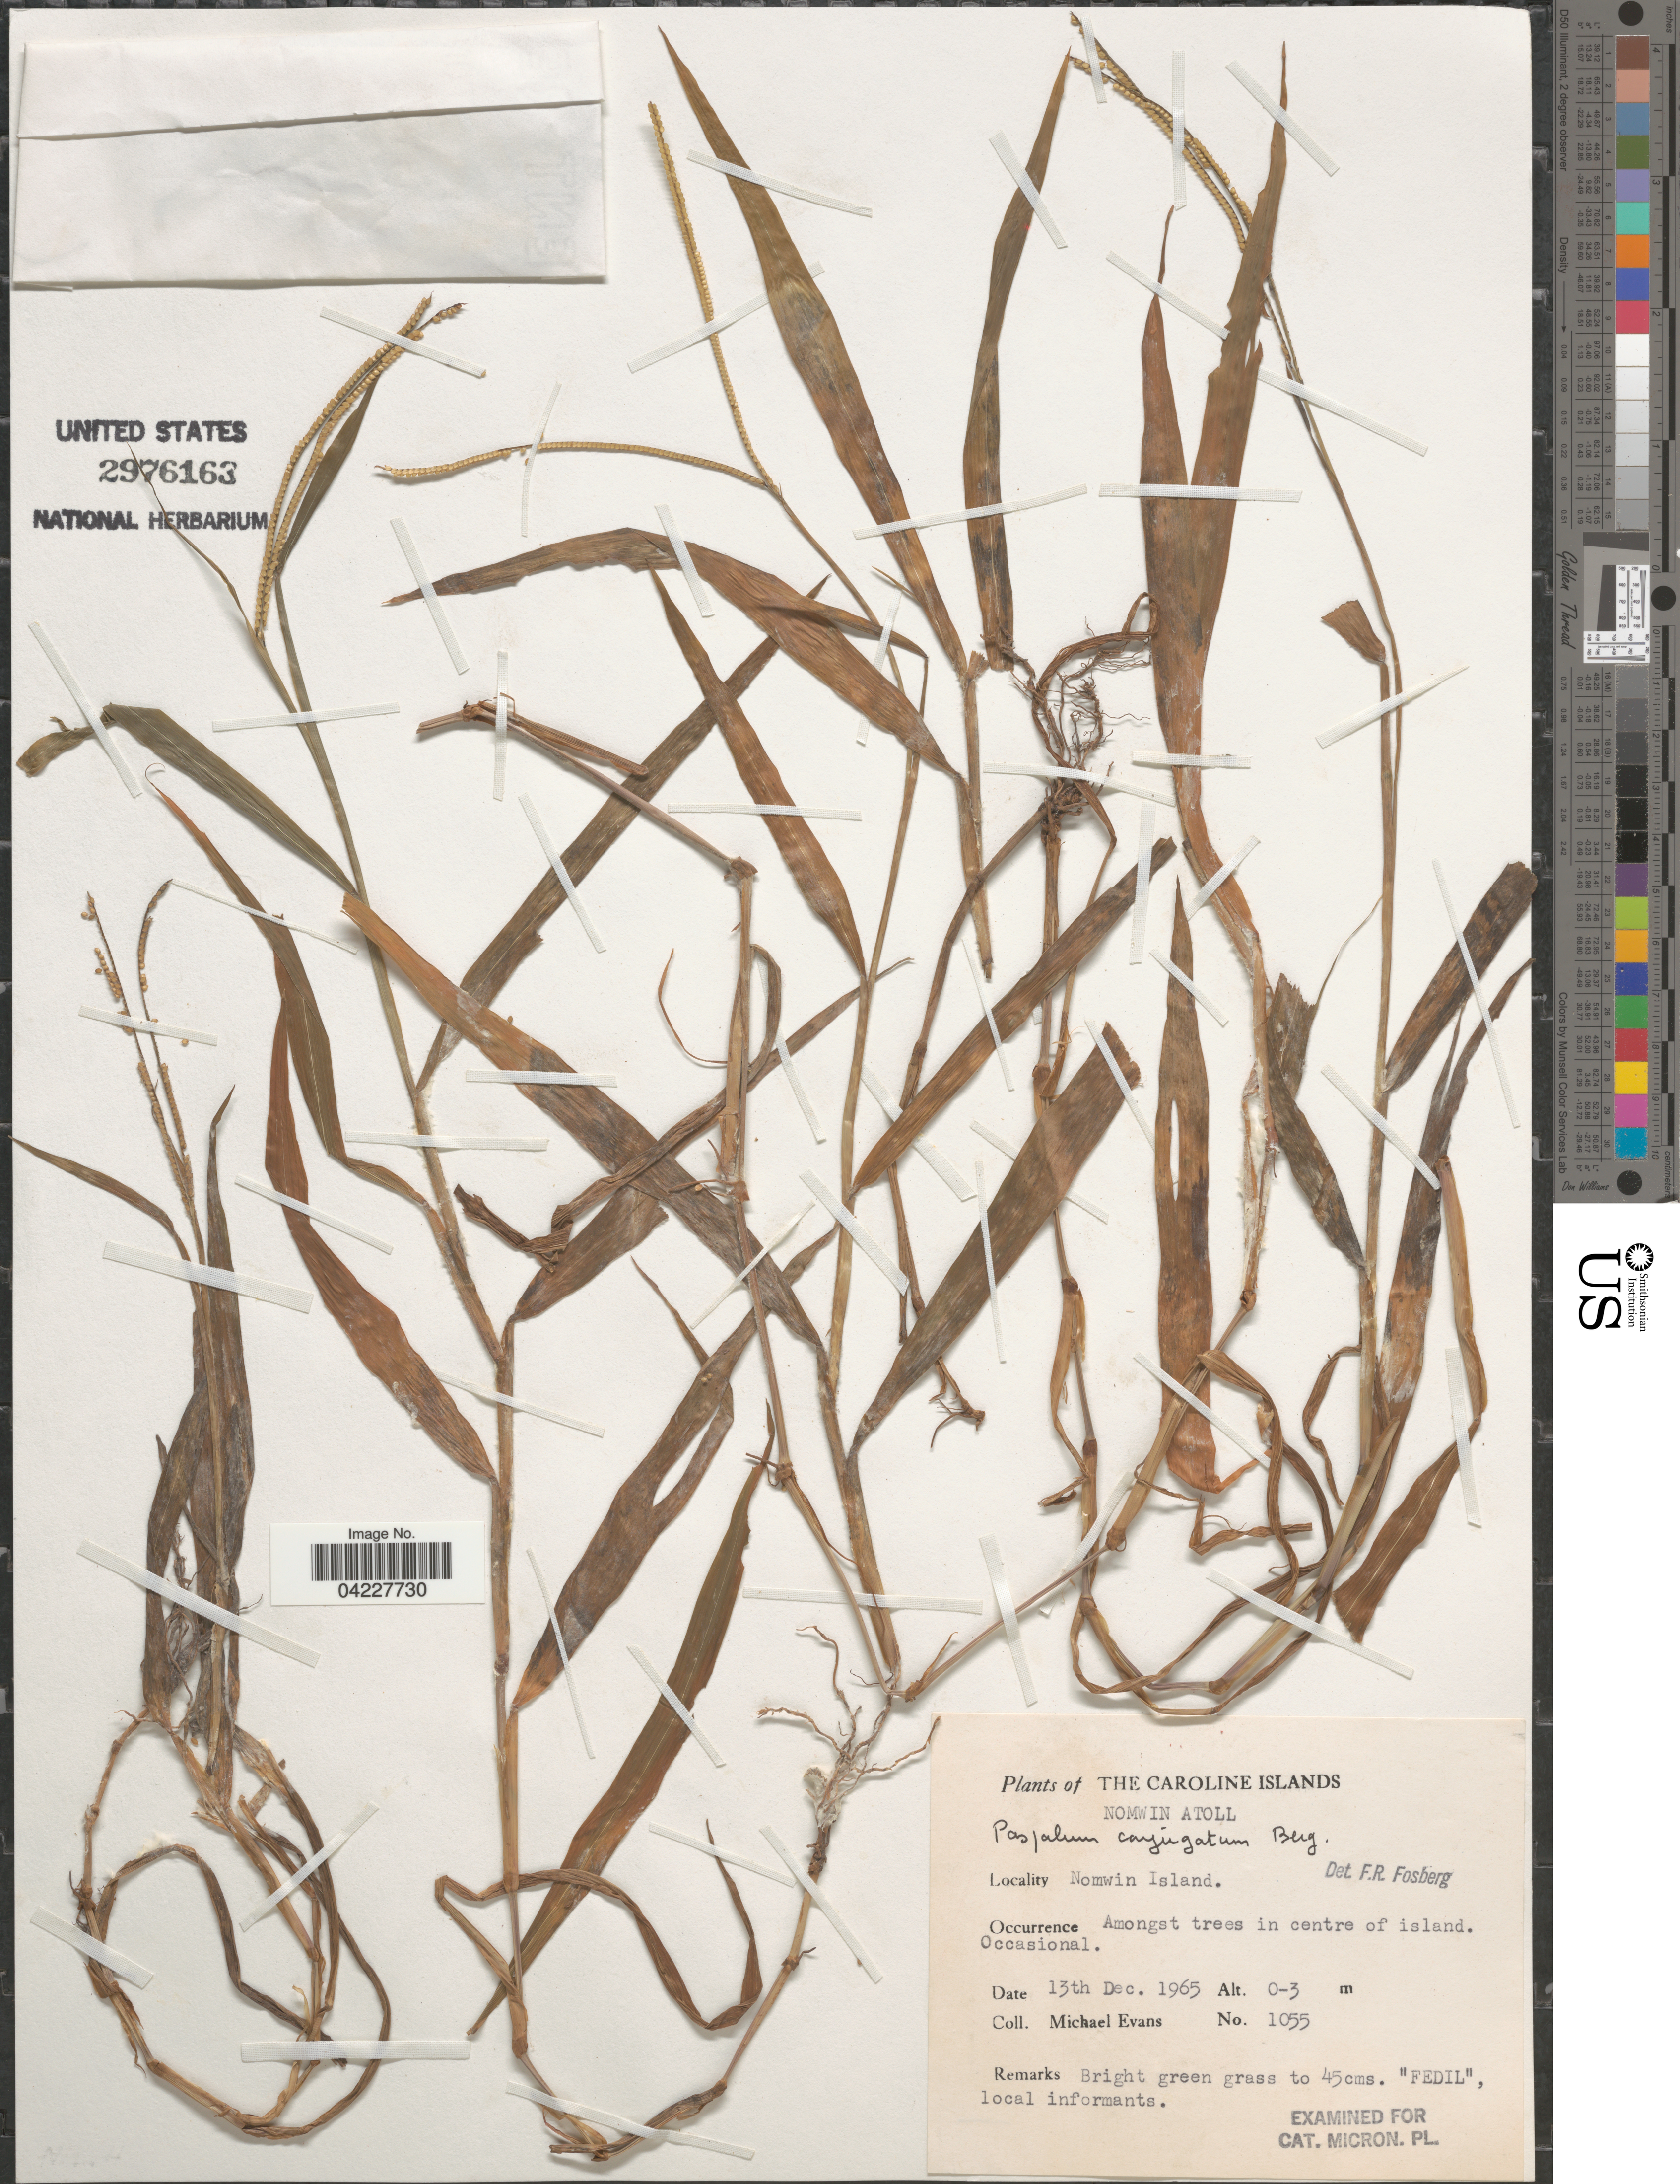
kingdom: Plantae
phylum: Tracheophyta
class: Liliopsida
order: Poales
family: Poaceae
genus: Paspalum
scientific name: Paspalum conjugatum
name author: P.J. Bergius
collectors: M. Evans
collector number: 1055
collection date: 1965-12-13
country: Micronesia, Federated States of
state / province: Truk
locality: The Caroline Islands. Nomwin Atoll. Nomwin Island.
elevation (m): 0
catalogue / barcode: US 2976163